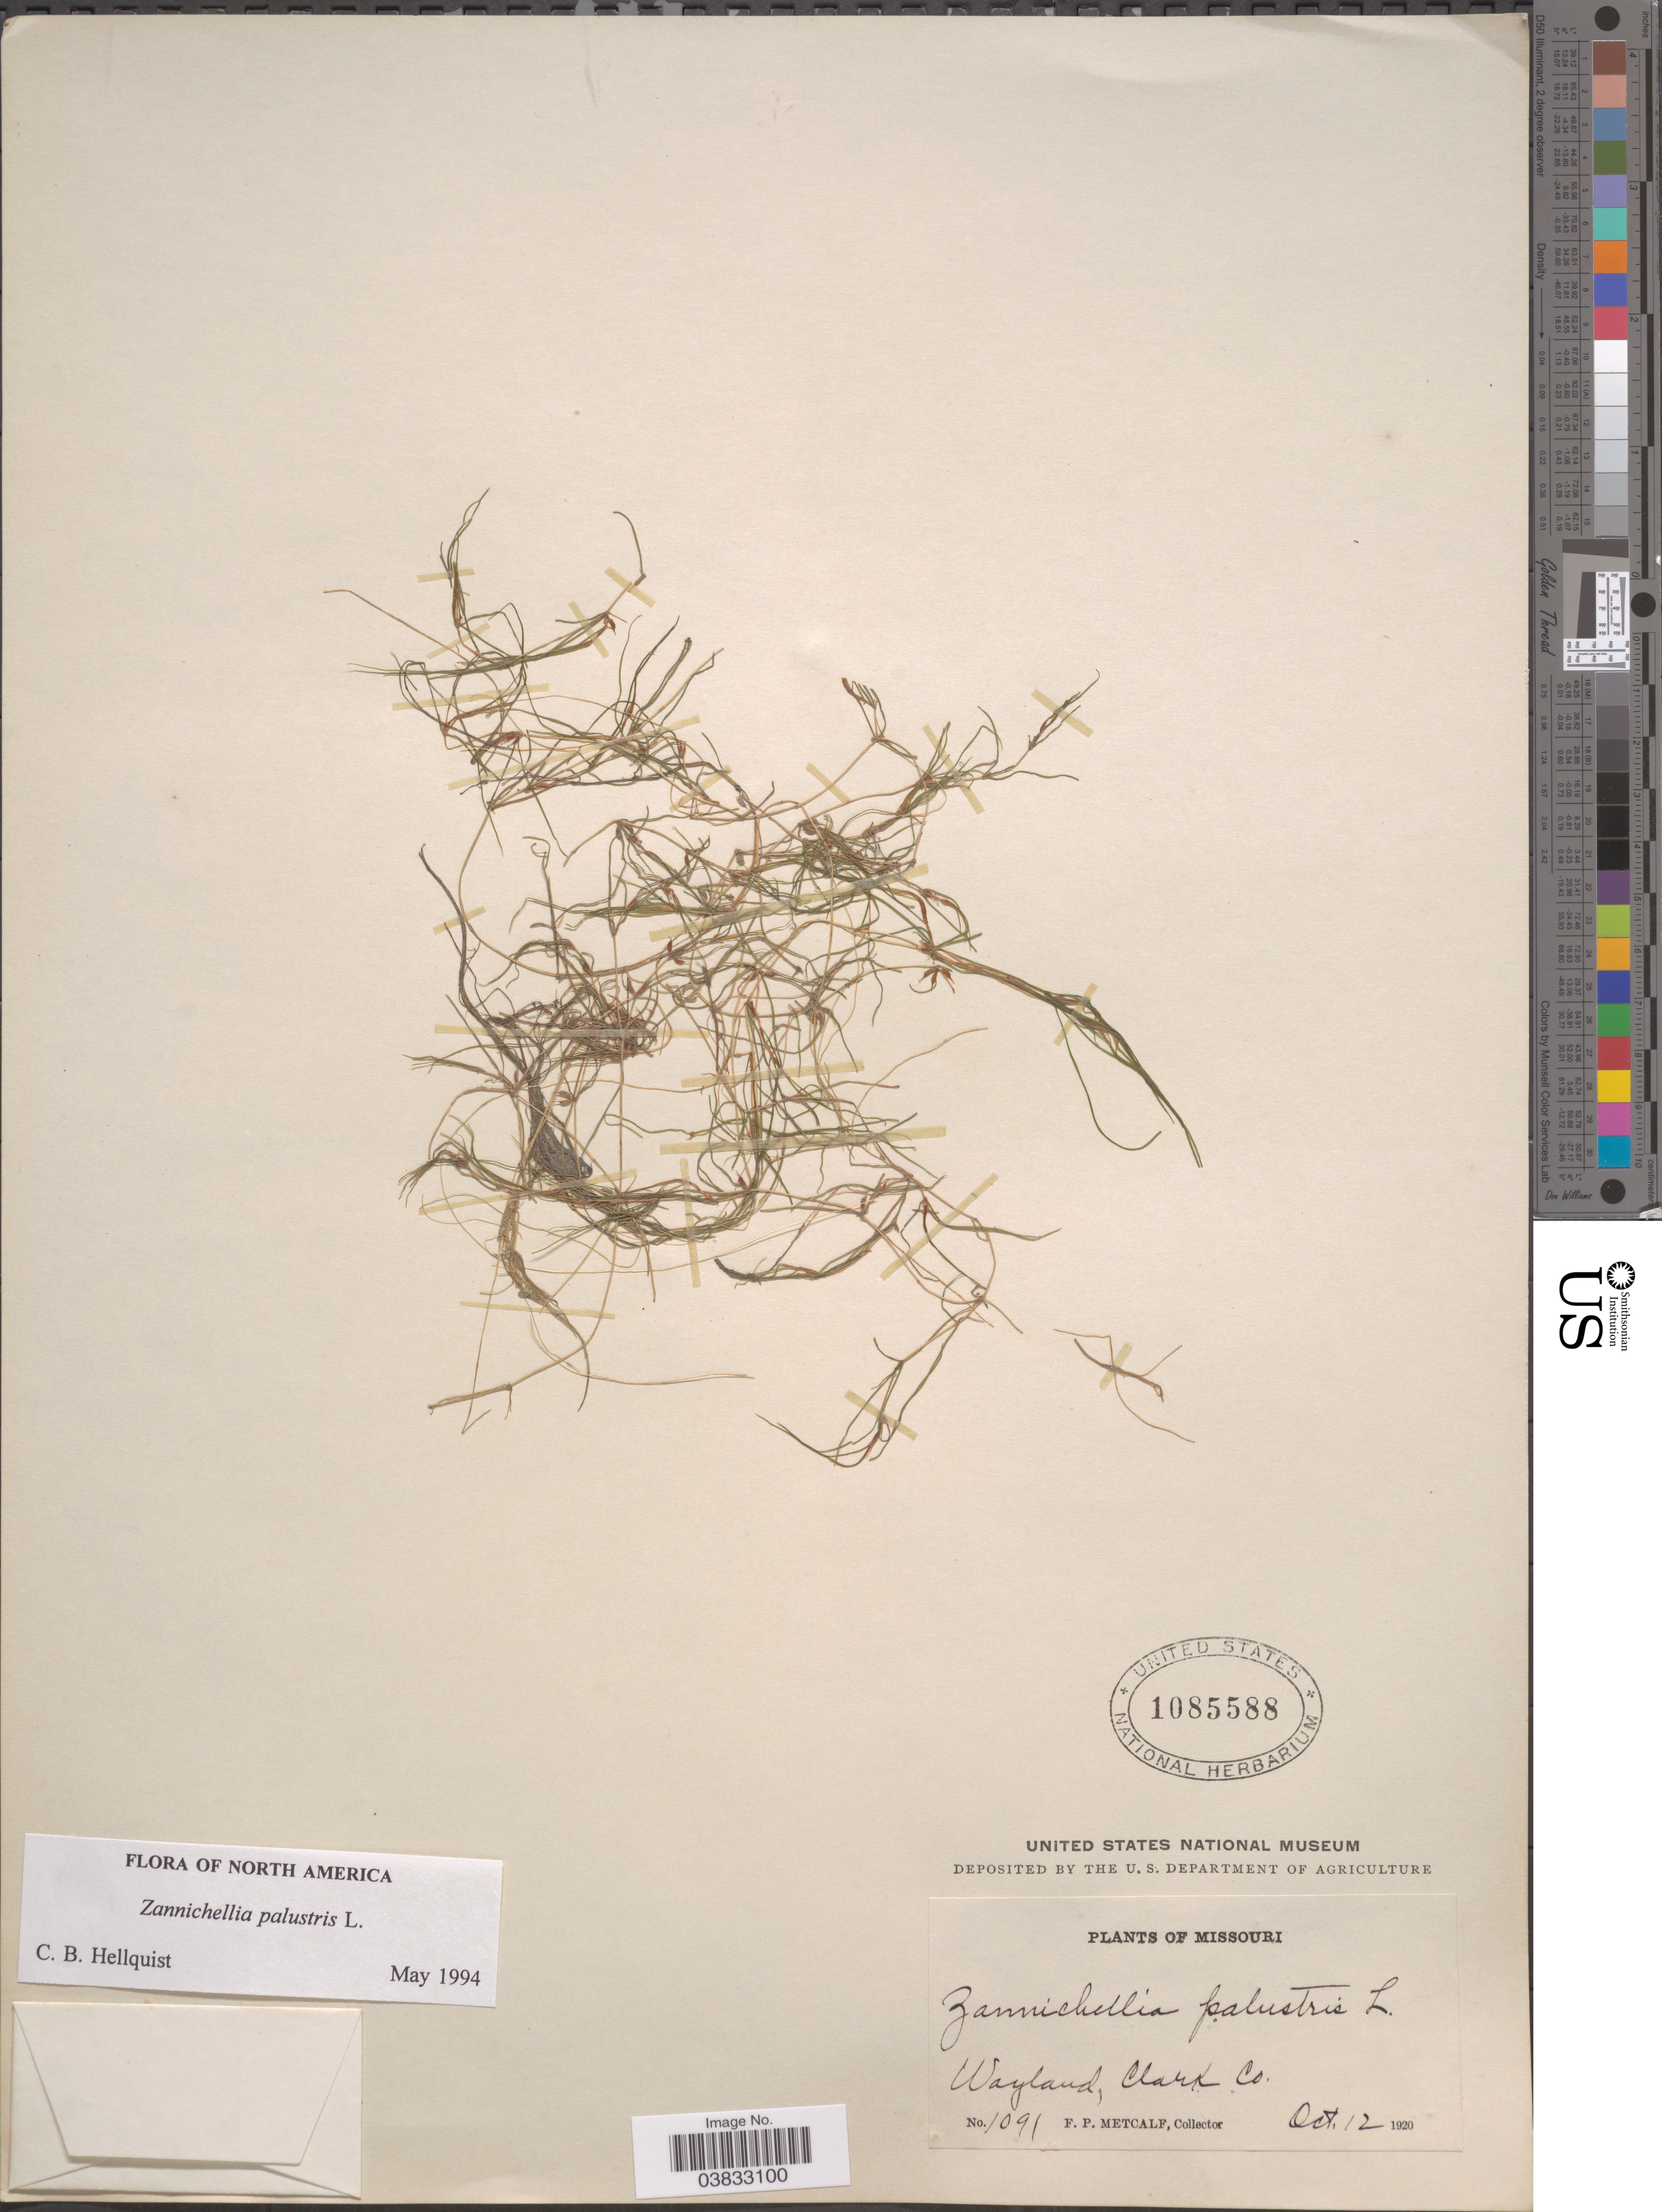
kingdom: Plantae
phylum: Tracheophyta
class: Liliopsida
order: Alismatales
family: Potamogetonaceae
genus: Zannichellia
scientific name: Zannichellia palustris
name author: L.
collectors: F. Metcalf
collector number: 1091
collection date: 1920-10-12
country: United States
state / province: Missouri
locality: Wayland, Clark Co.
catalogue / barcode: US 1085588